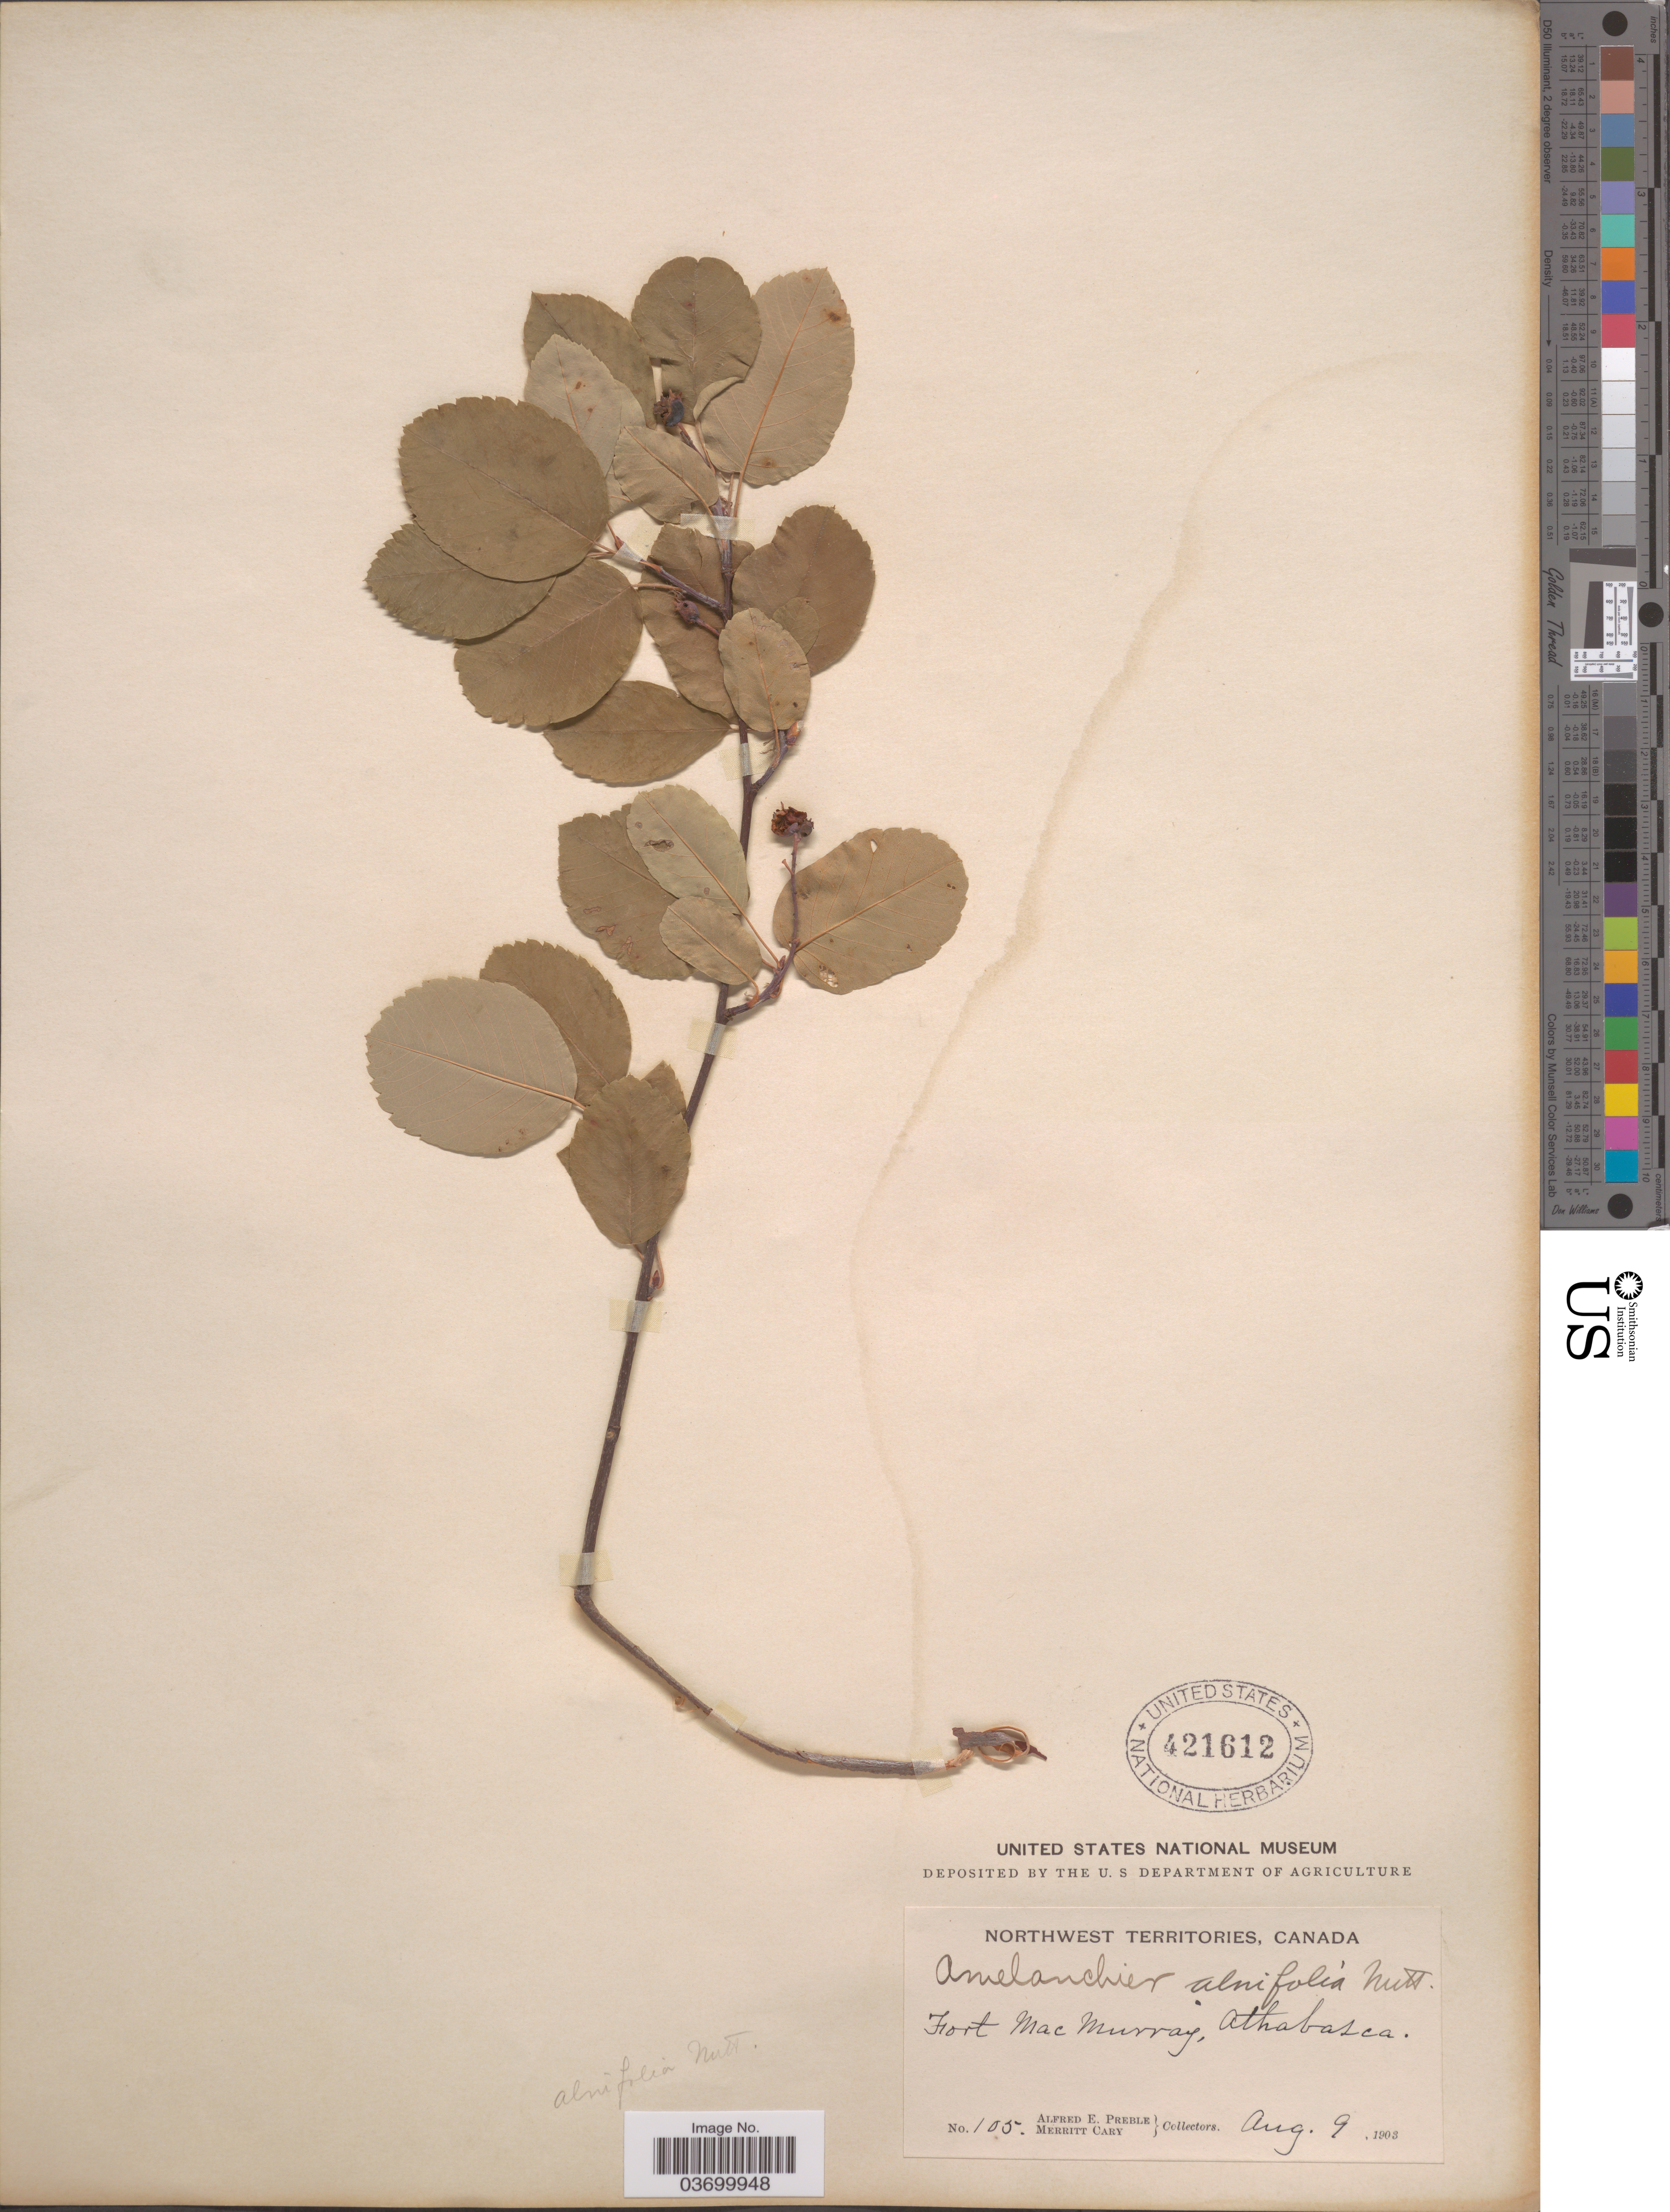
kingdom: Plantae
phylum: Tracheophyta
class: Magnoliopsida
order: Rosales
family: Rosaceae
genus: Amelanchier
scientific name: Amelanchier alnifolia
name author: (Nutt.) Nutt. ex M. Roem.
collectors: A. Preble & C. Merritt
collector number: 105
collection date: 1903-08-09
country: Canada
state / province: Northwest Territories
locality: Fort Mac Murray, Athabasca.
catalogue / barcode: US 421612